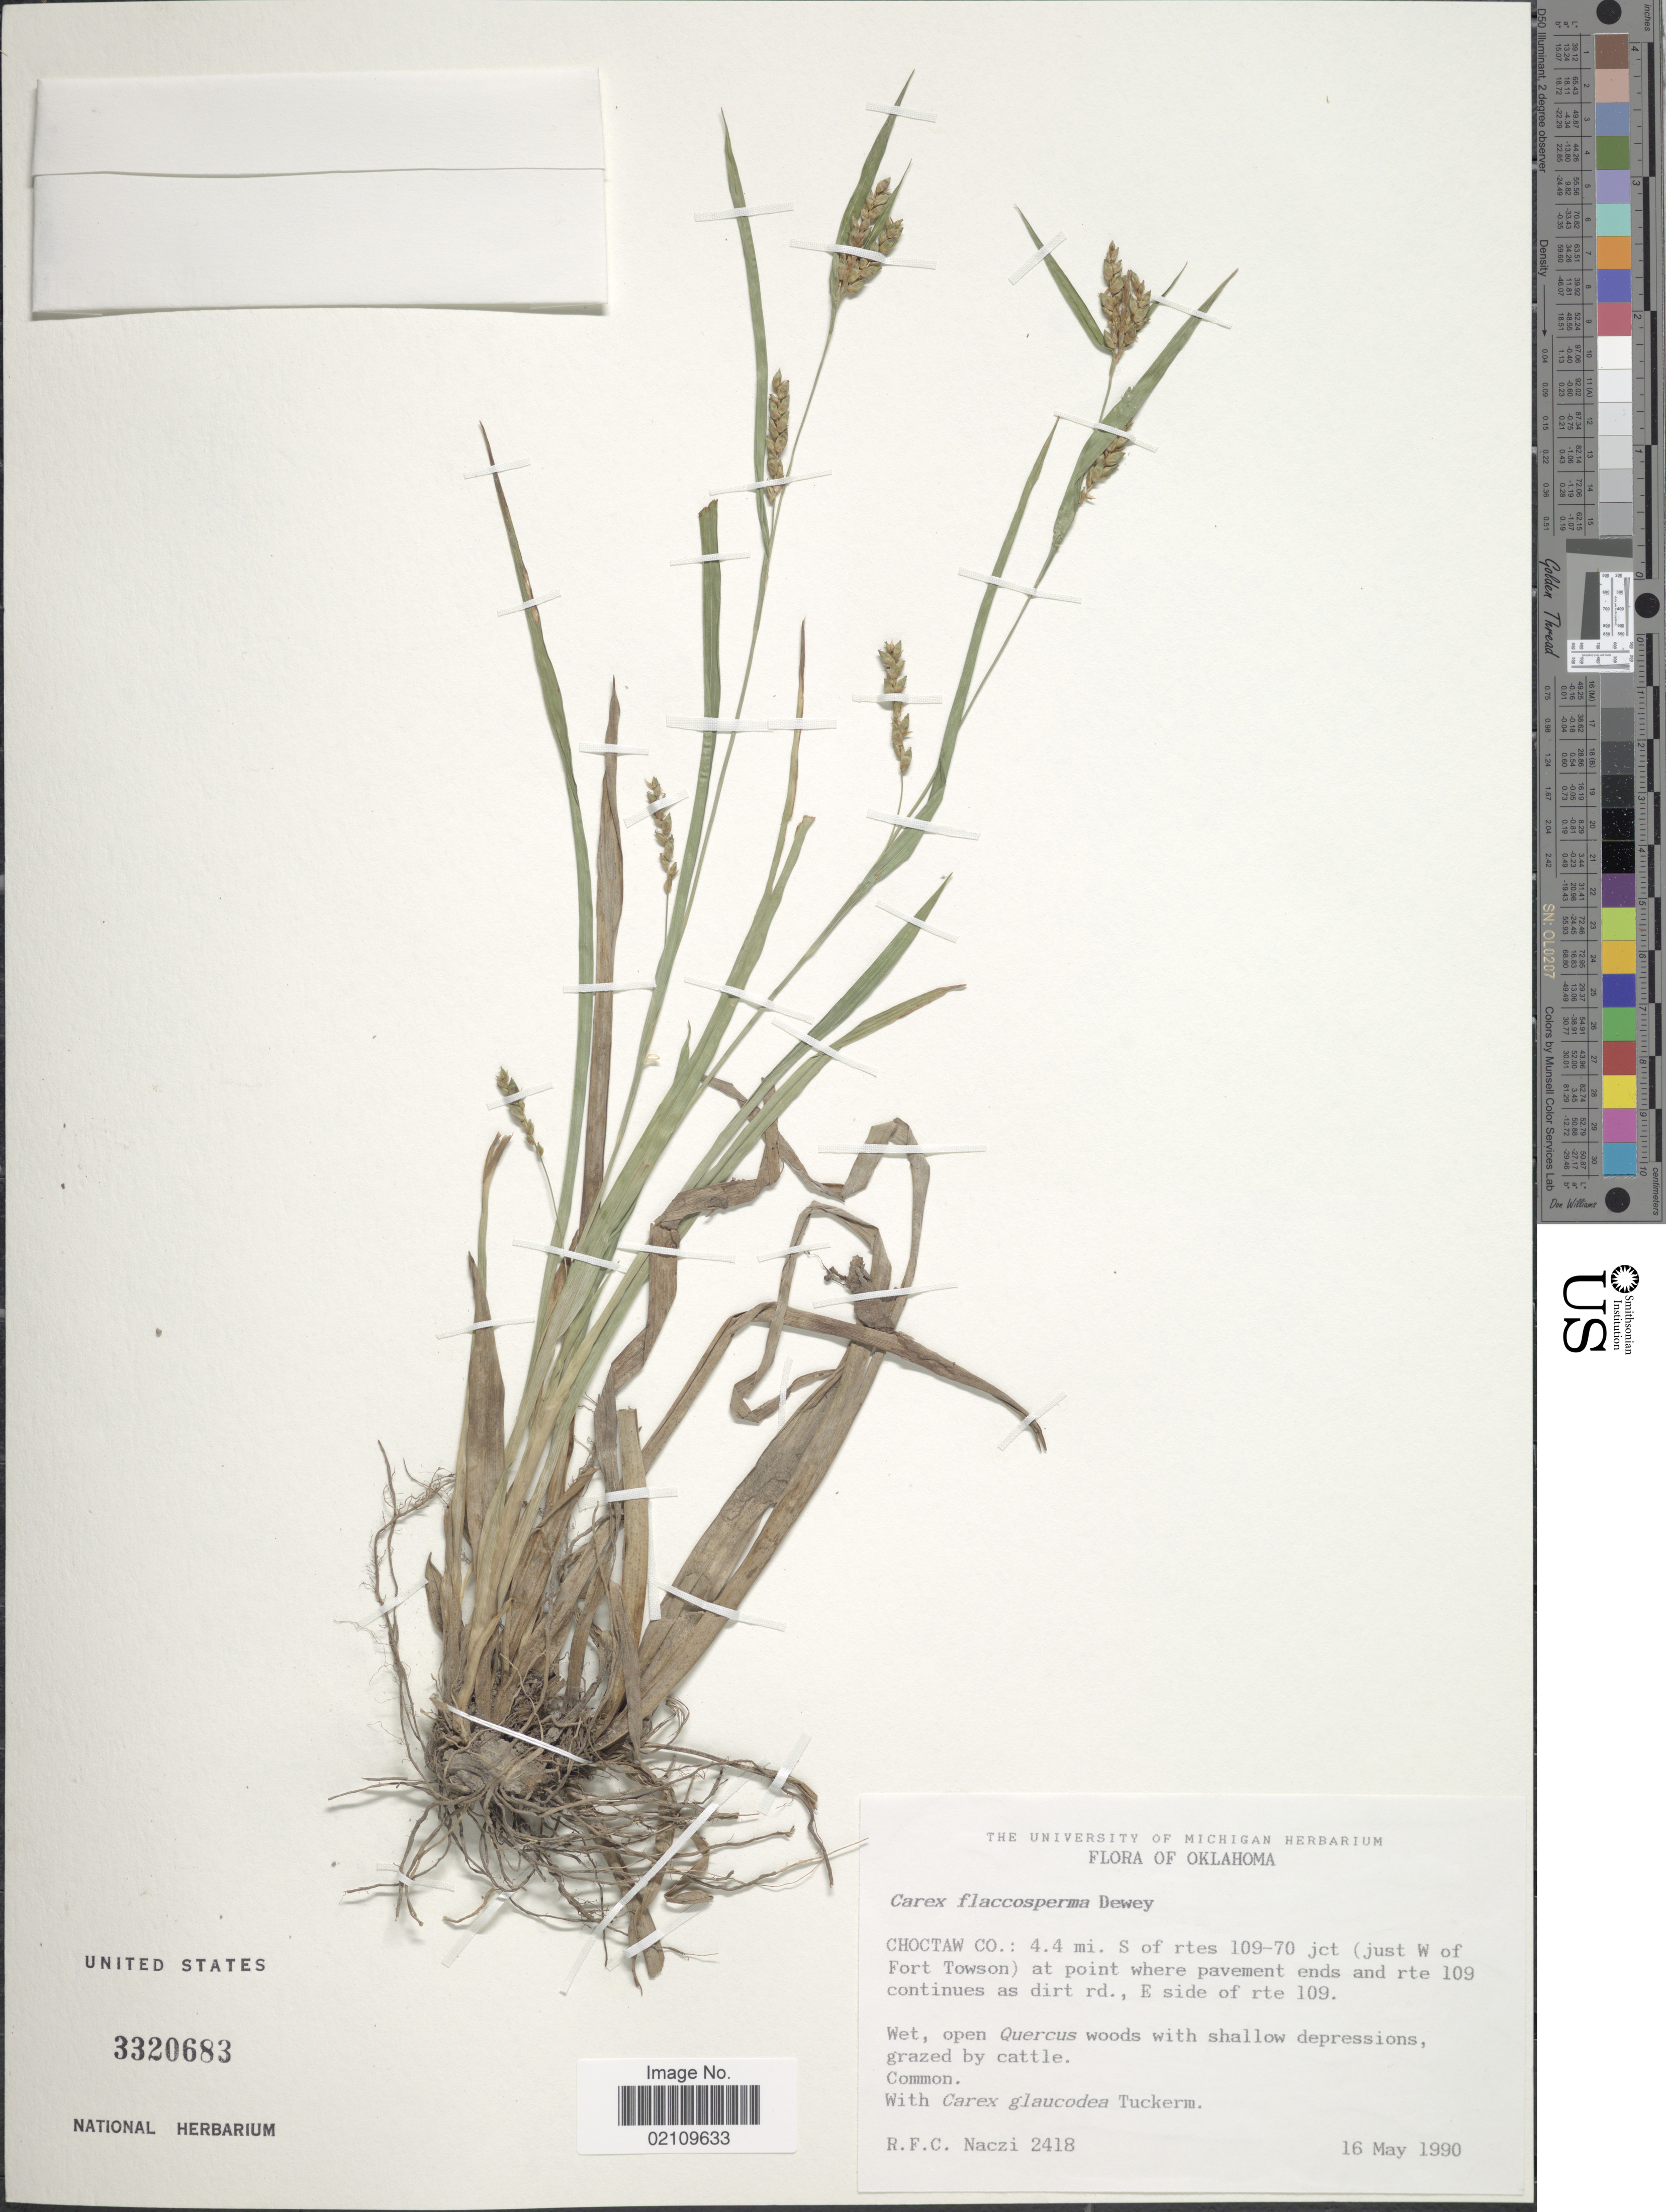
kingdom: Plantae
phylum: Tracheophyta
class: Liliopsida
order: Poales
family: Cyperaceae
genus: Carex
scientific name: Carex flaccosperma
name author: Dewey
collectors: R. F. C. Naczi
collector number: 2418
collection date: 1990-05-16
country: United States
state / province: Oklahoma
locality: Choctaw Co.: 4.4 mi. S of rtes 109-70 jct (just W of Fort Towson) at point where pavement ends and rte 109 continues as dirt rd., E side of rte 109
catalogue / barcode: US 3320683